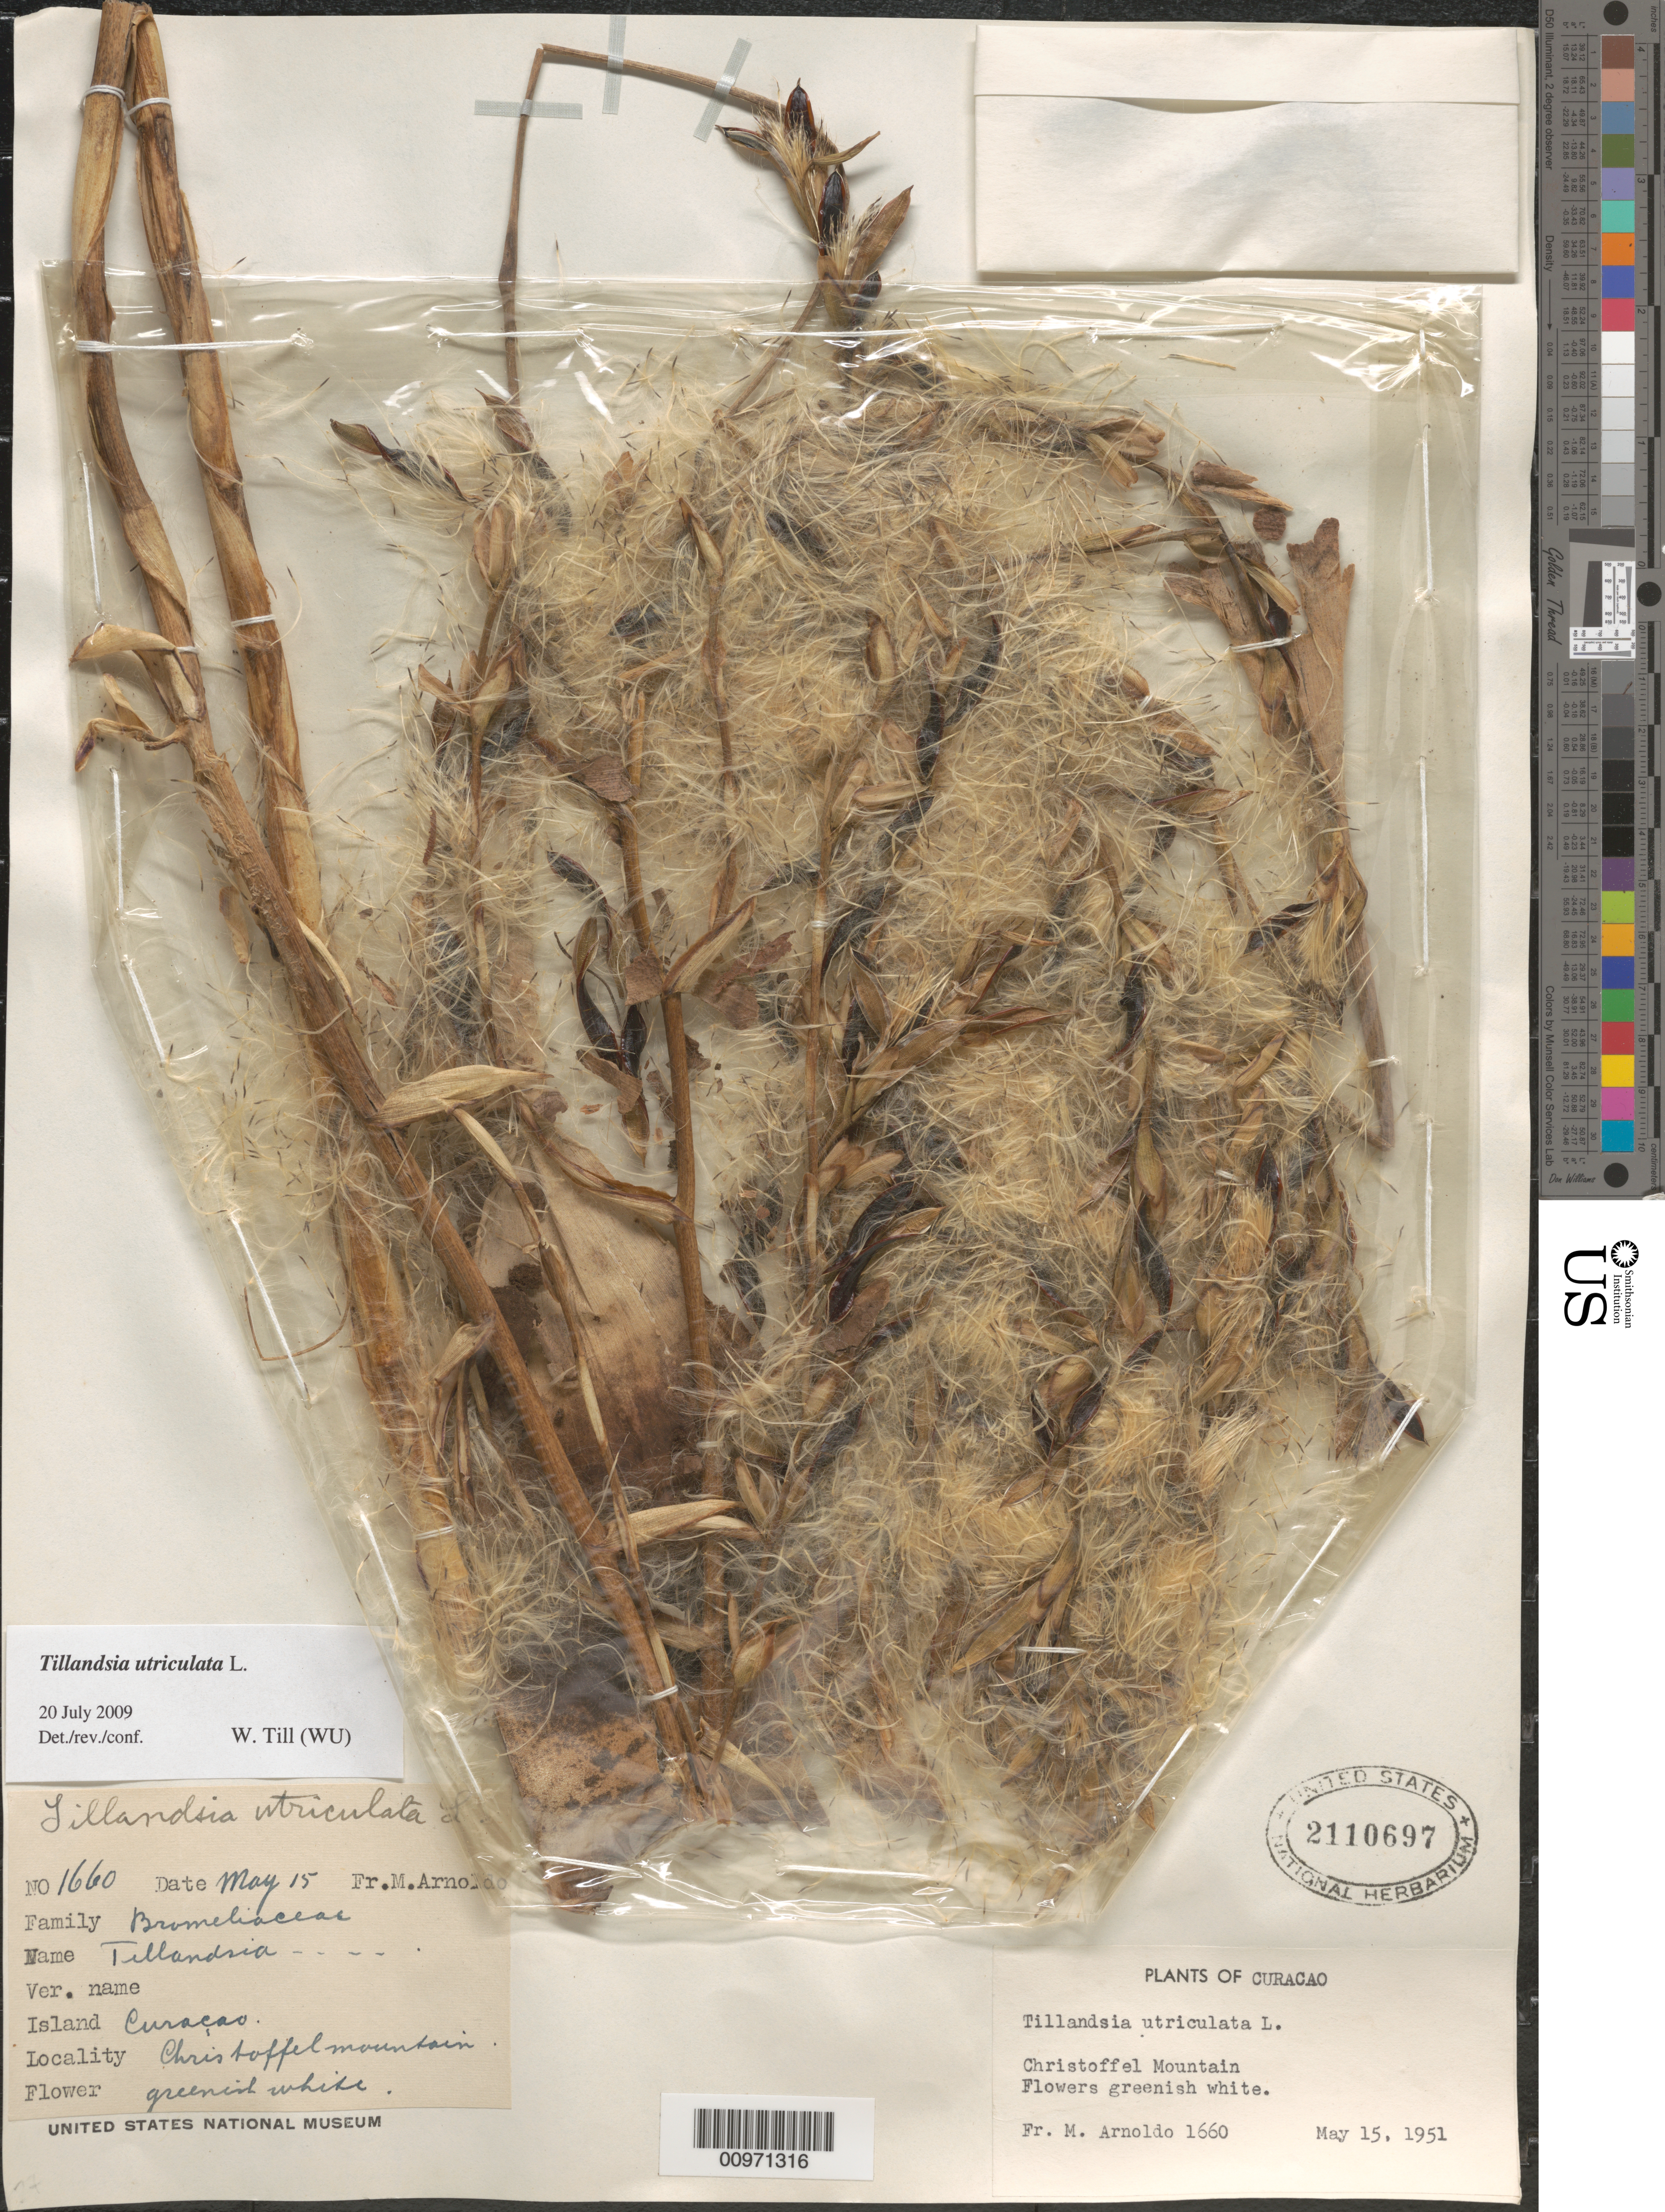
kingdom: Plantae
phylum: Tracheophyta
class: Liliopsida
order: Poales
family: Bromeliaceae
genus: Tillandsia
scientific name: Tillandsia utriculata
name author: L.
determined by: Till, W.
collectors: N. Arnoldo-Broeders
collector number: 1660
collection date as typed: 15 May 1951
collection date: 1951-05-15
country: Curaçao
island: Curaçao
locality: Christoffel Mountain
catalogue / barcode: US 2110697